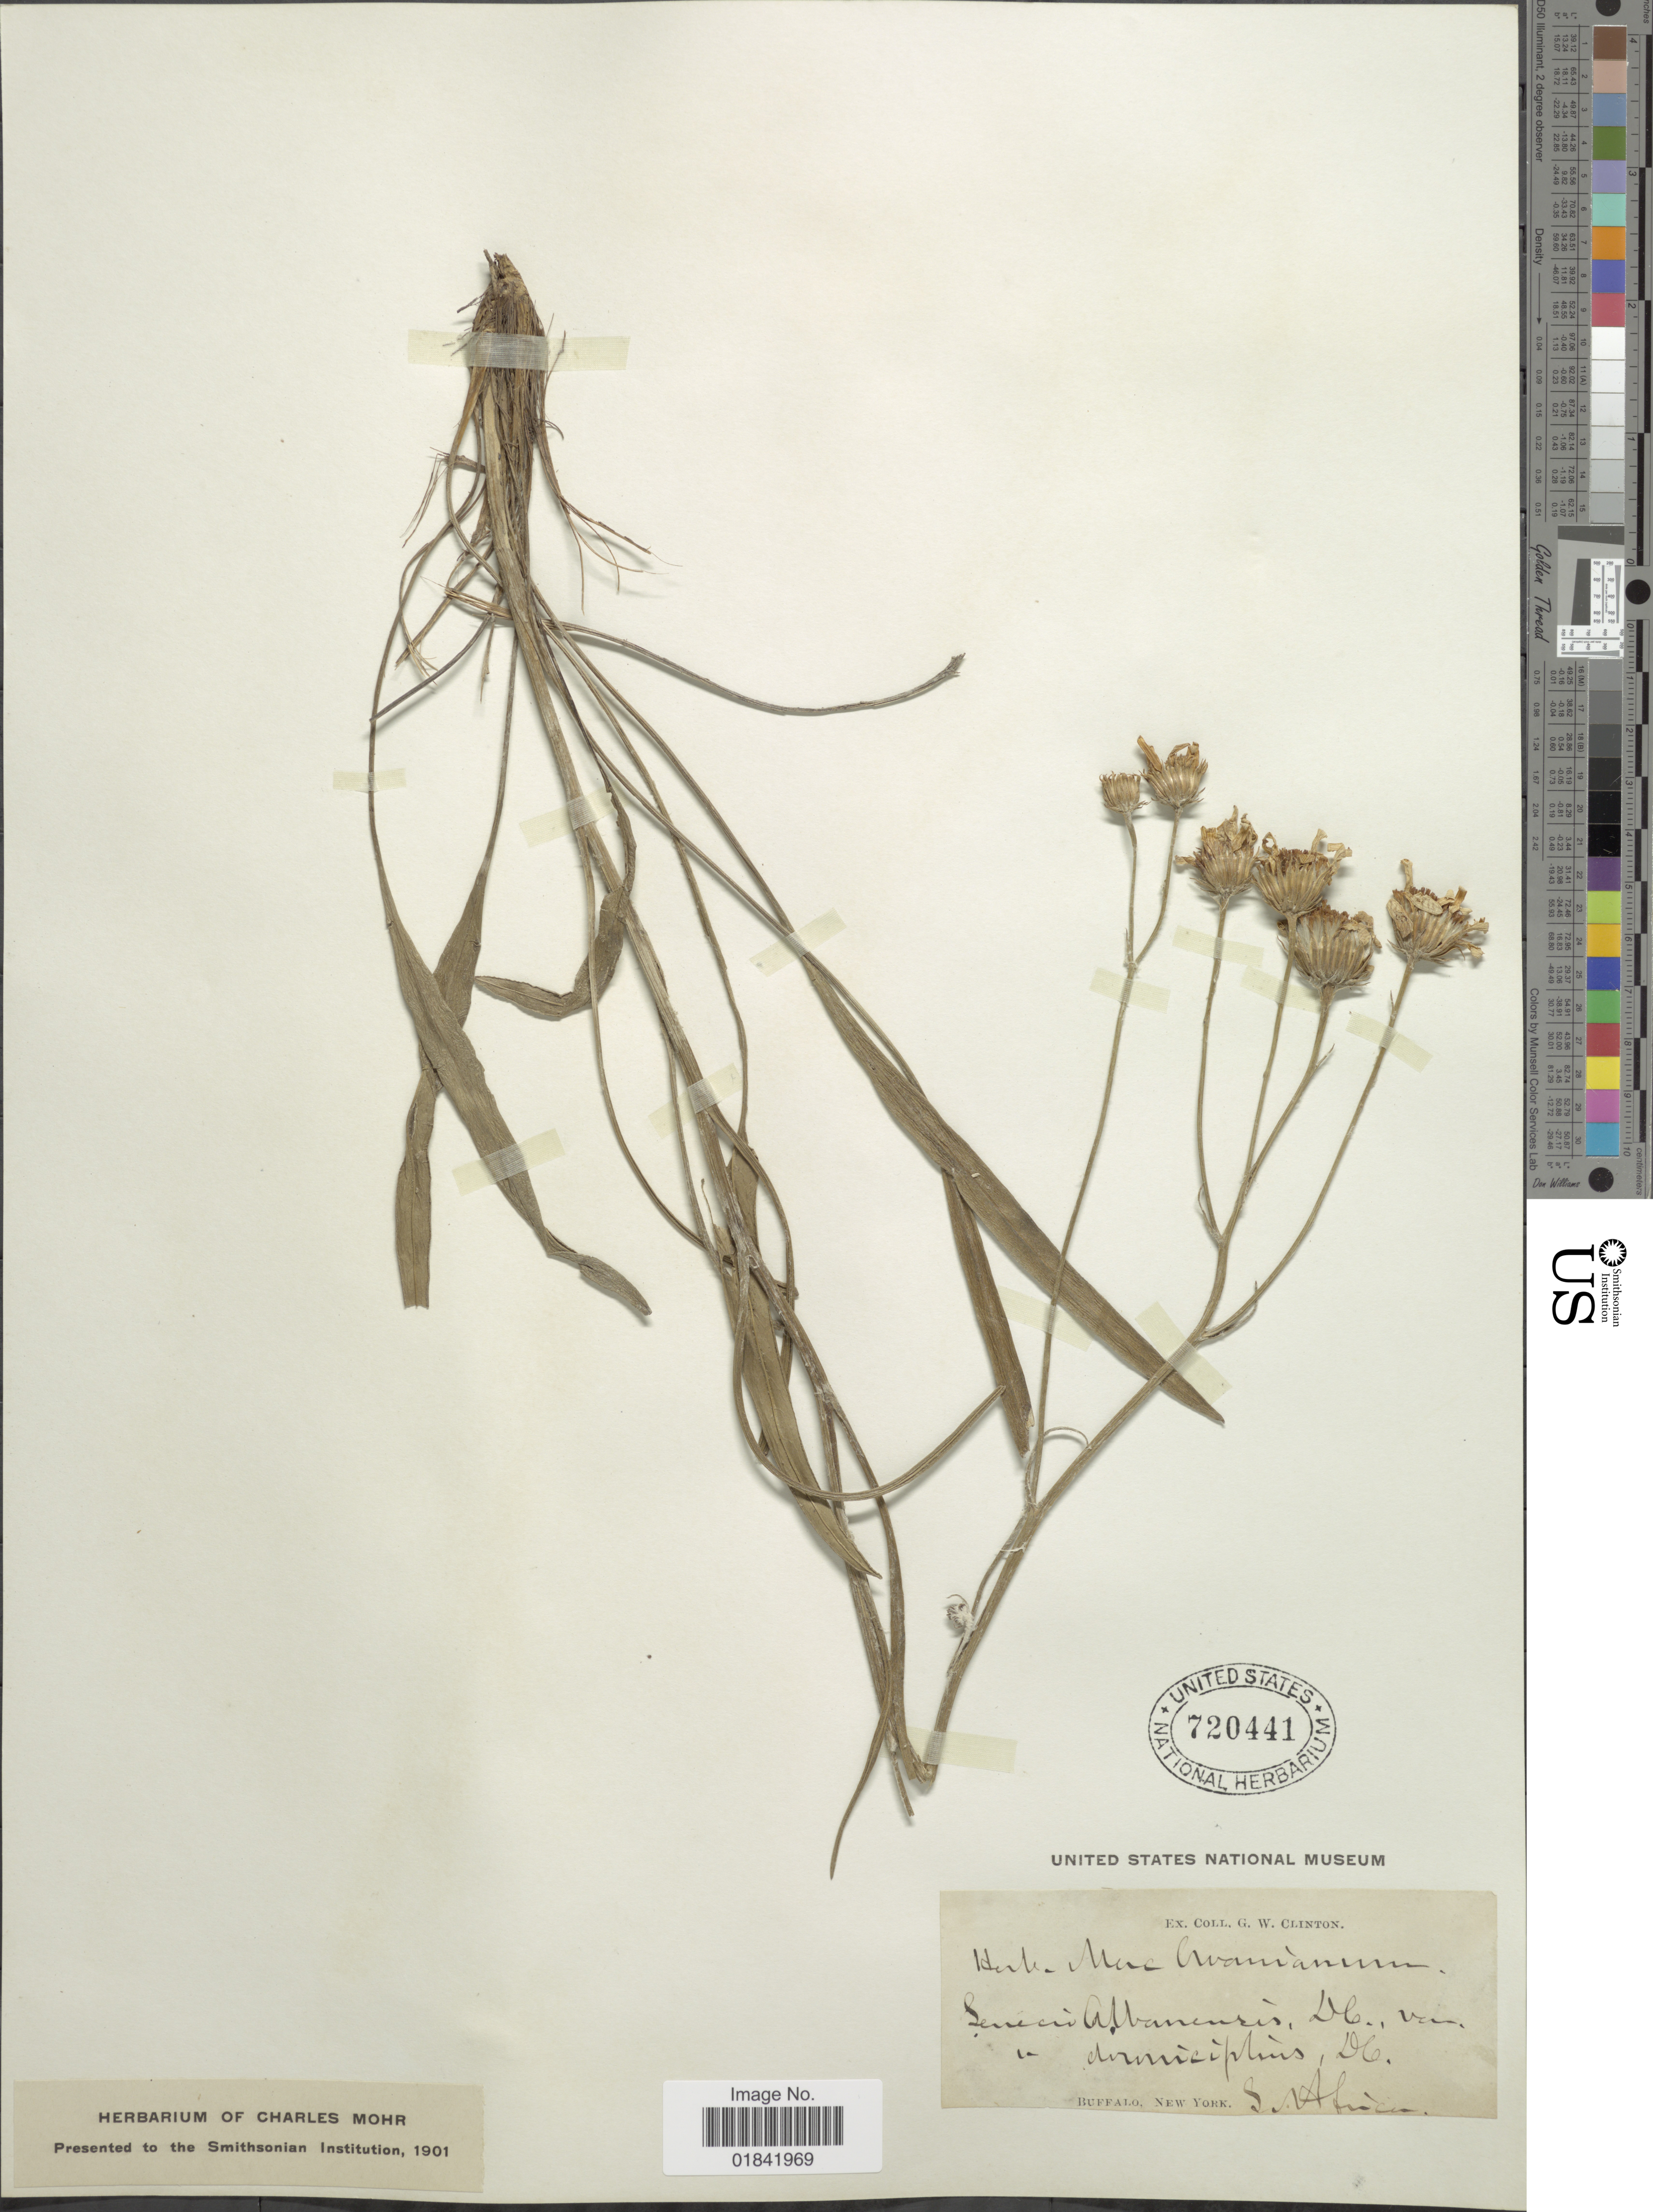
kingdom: Plantae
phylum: Tracheophyta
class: Magnoliopsida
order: Asterales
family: Asteraceae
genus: Senecio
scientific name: Senecio albanensis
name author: DC.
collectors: G. W. Clinton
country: South Africa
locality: S. Africa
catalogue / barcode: US 720441